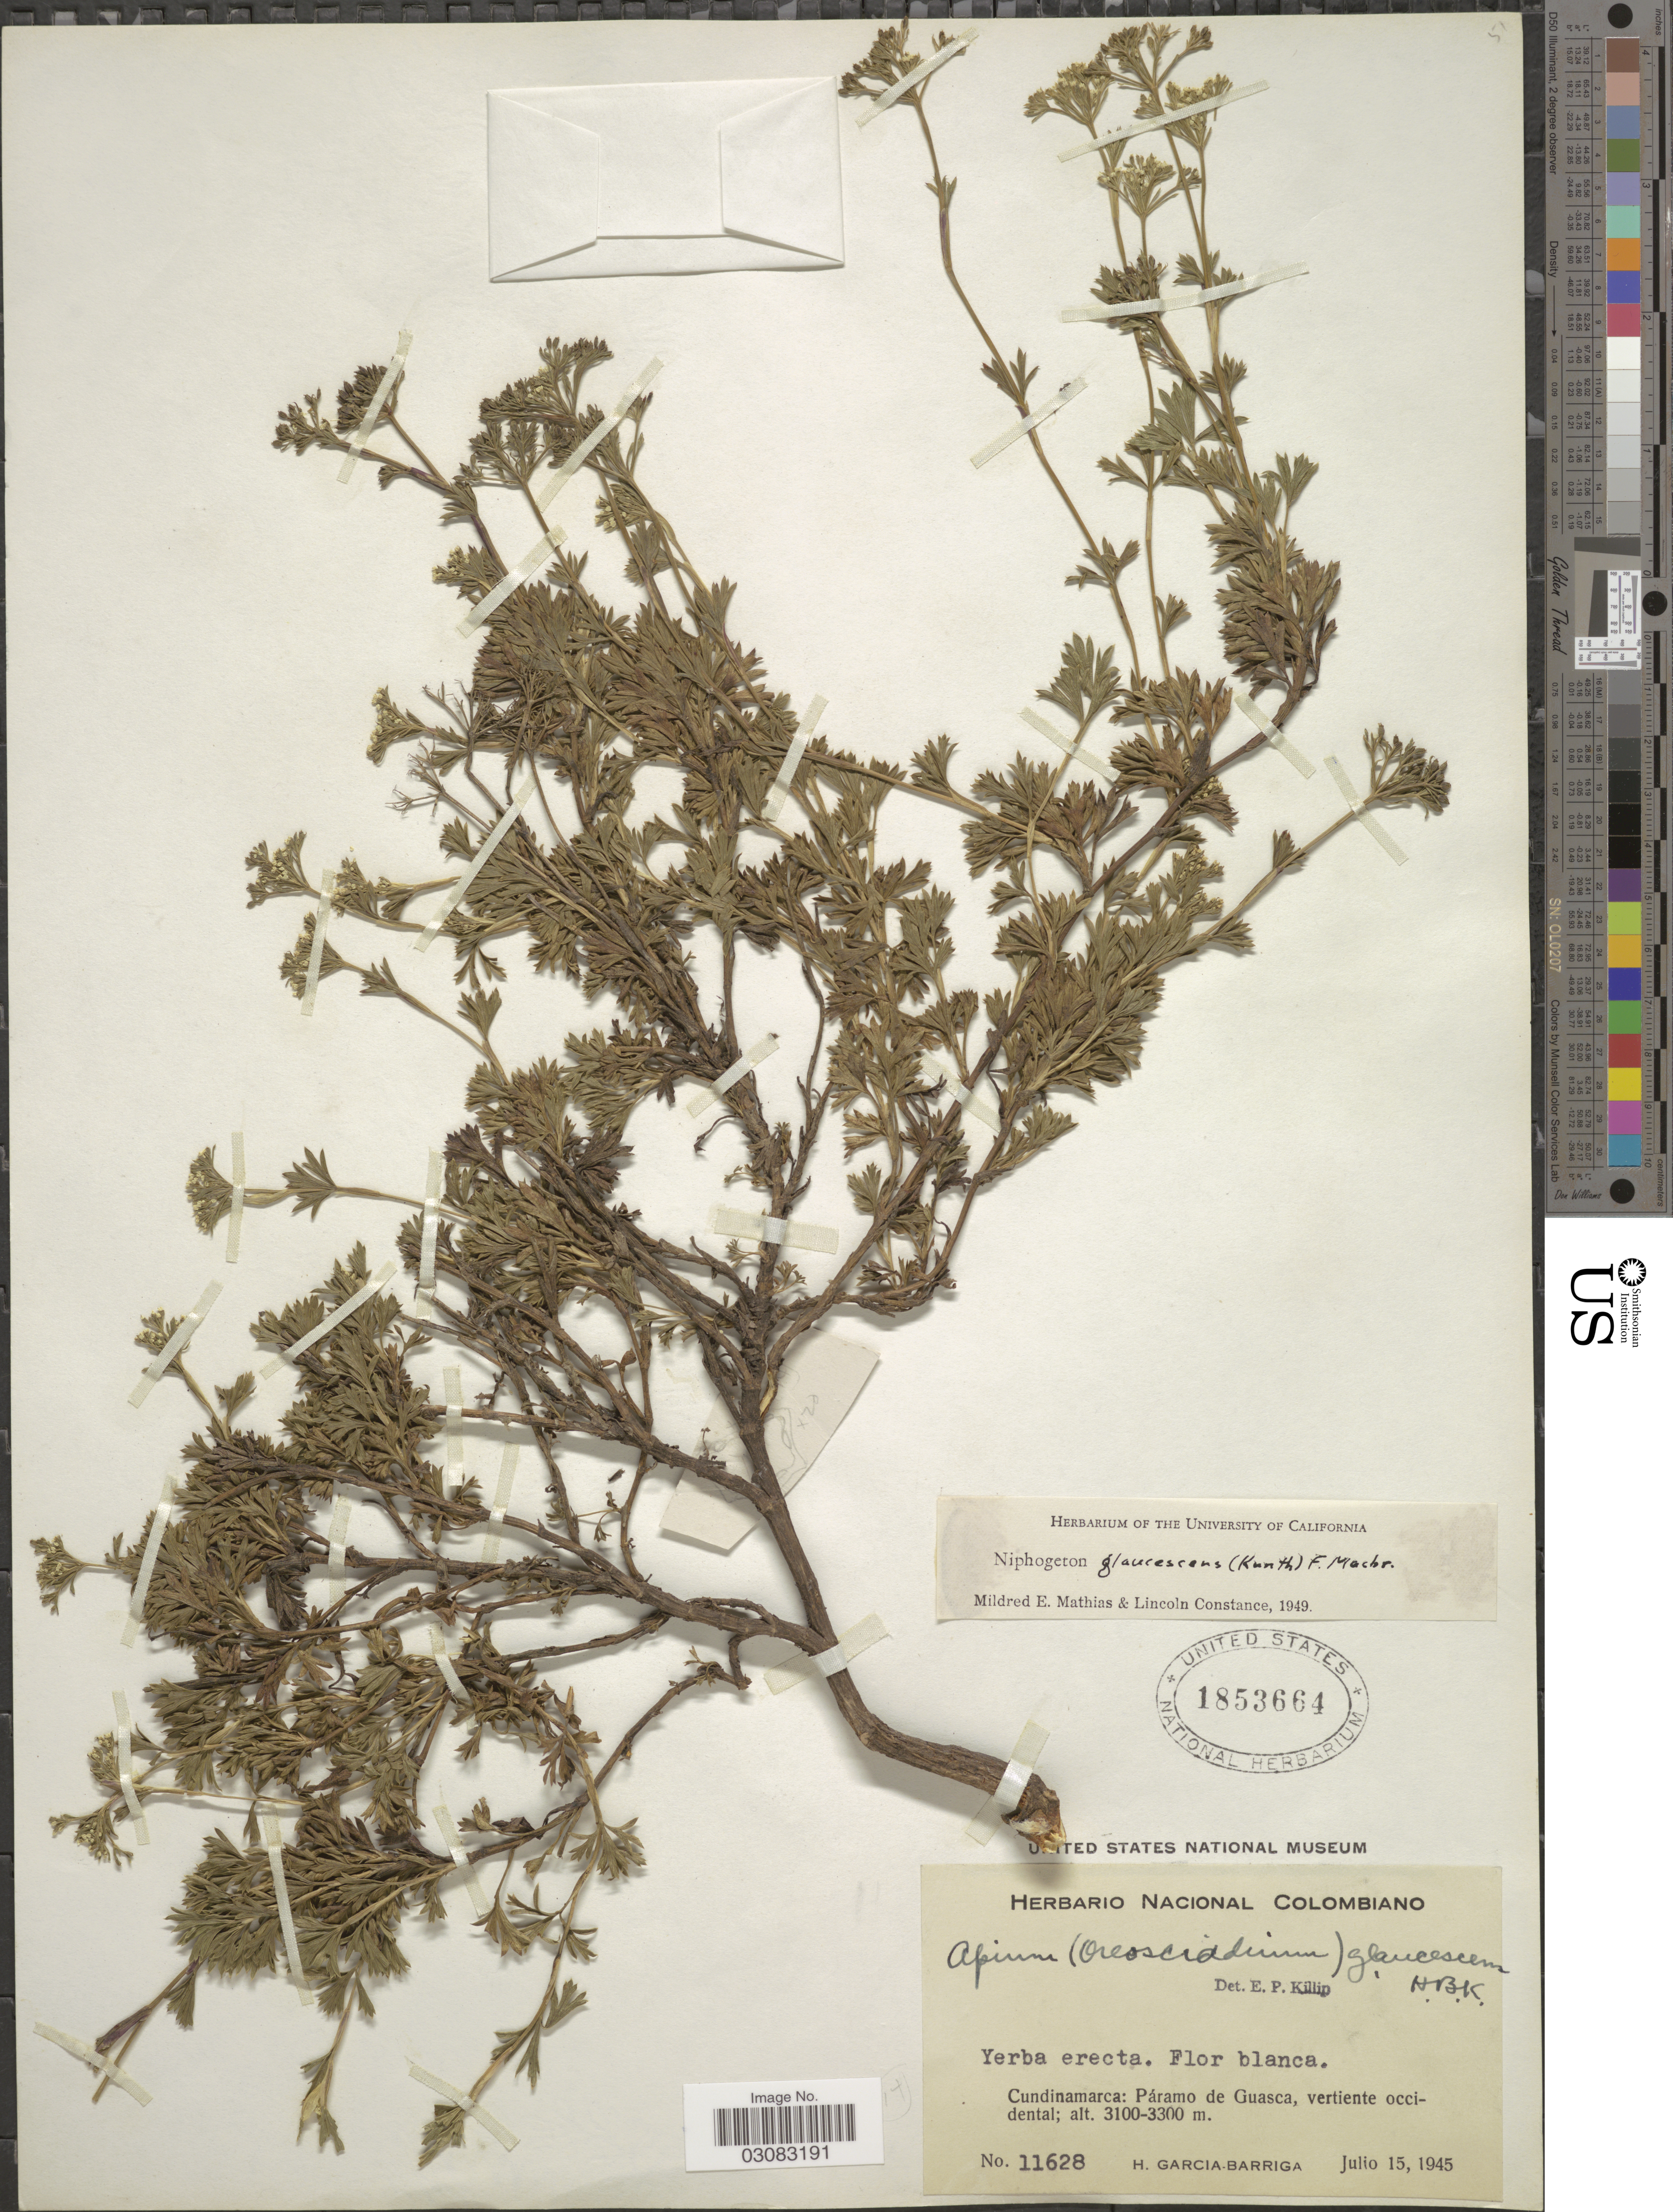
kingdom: Plantae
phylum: Tracheophyta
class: Magnoliopsida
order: Apiales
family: Apiaceae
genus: Niphogeton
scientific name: Niphogeton glaucescens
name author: (Kunth) J.F. Macbr.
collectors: H. García Barriga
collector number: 11628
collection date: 1945-07-15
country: Colombia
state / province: Cundinamarca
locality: Páramo de Guasca, vertiente occidental.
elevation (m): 3100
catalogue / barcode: US 1853664